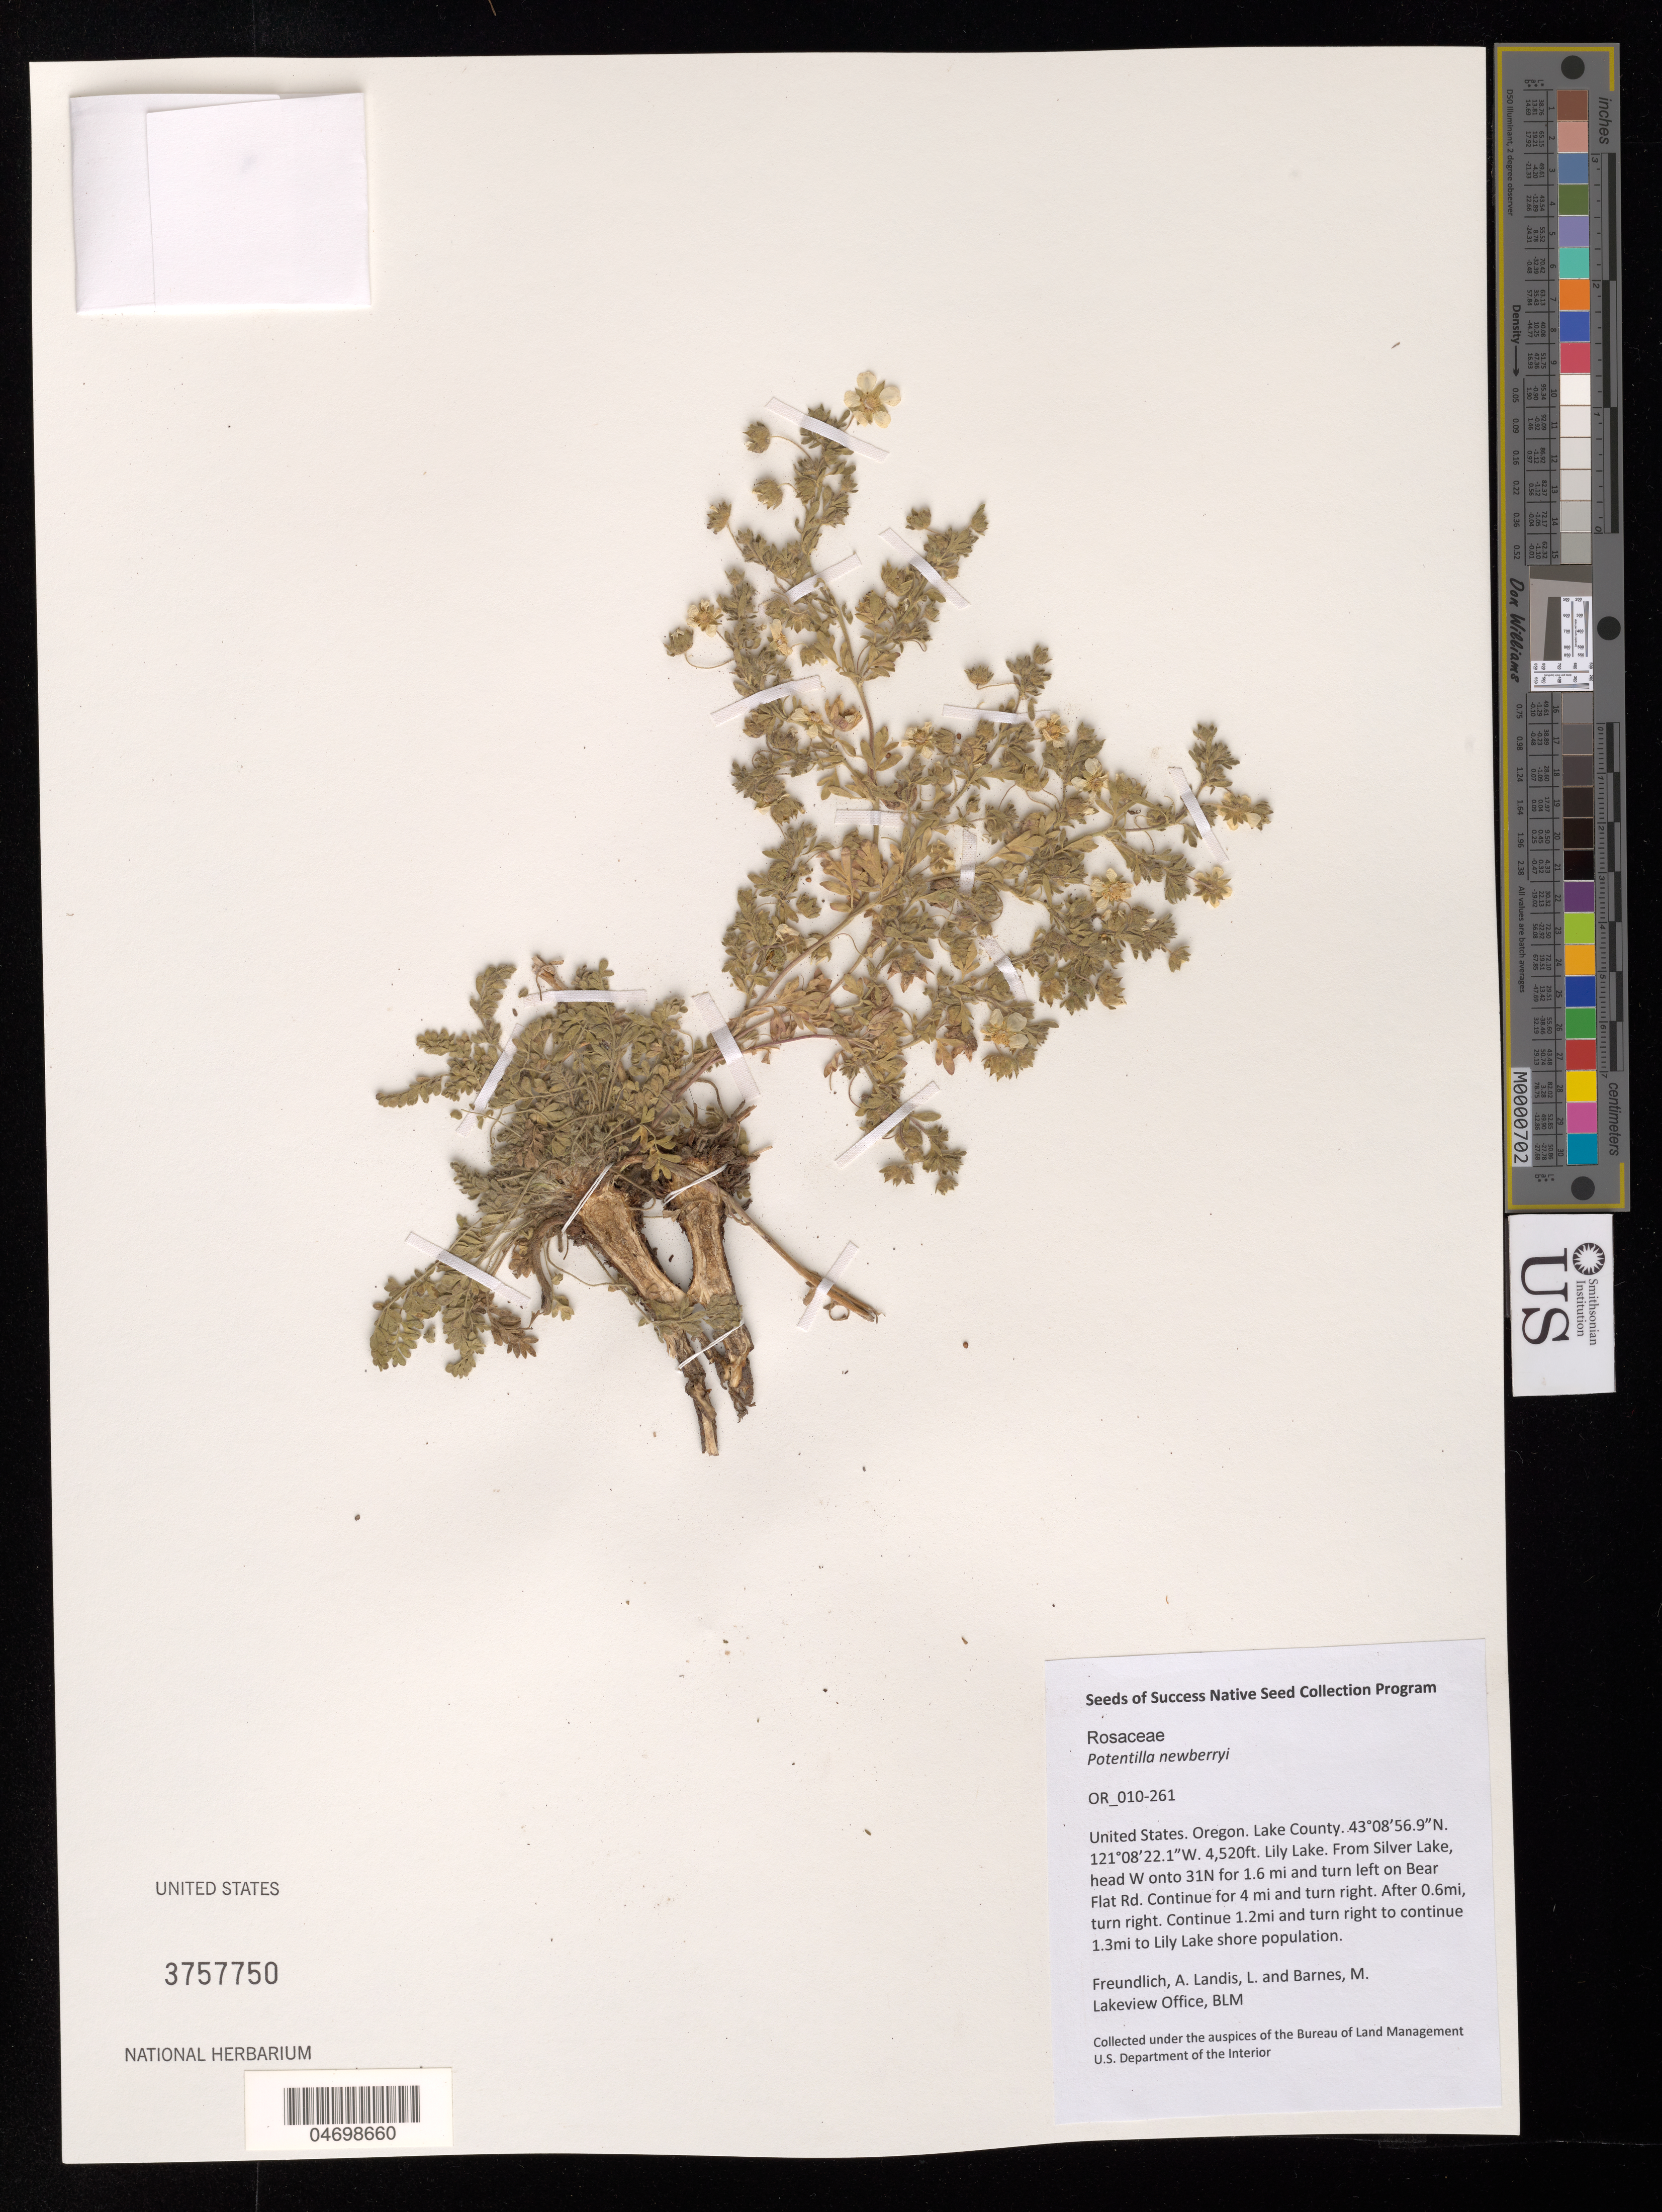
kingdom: Plantae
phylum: Tracheophyta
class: Magnoliopsida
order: Rosales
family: Rosaceae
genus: Potentilla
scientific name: Potentilla newberryi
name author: A. Gray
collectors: A. Freundlich, L. Landis & M. Barnes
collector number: OR-010-261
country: United States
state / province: Oregon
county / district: Lake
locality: Lily Lake.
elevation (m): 1378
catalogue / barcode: US 3757750